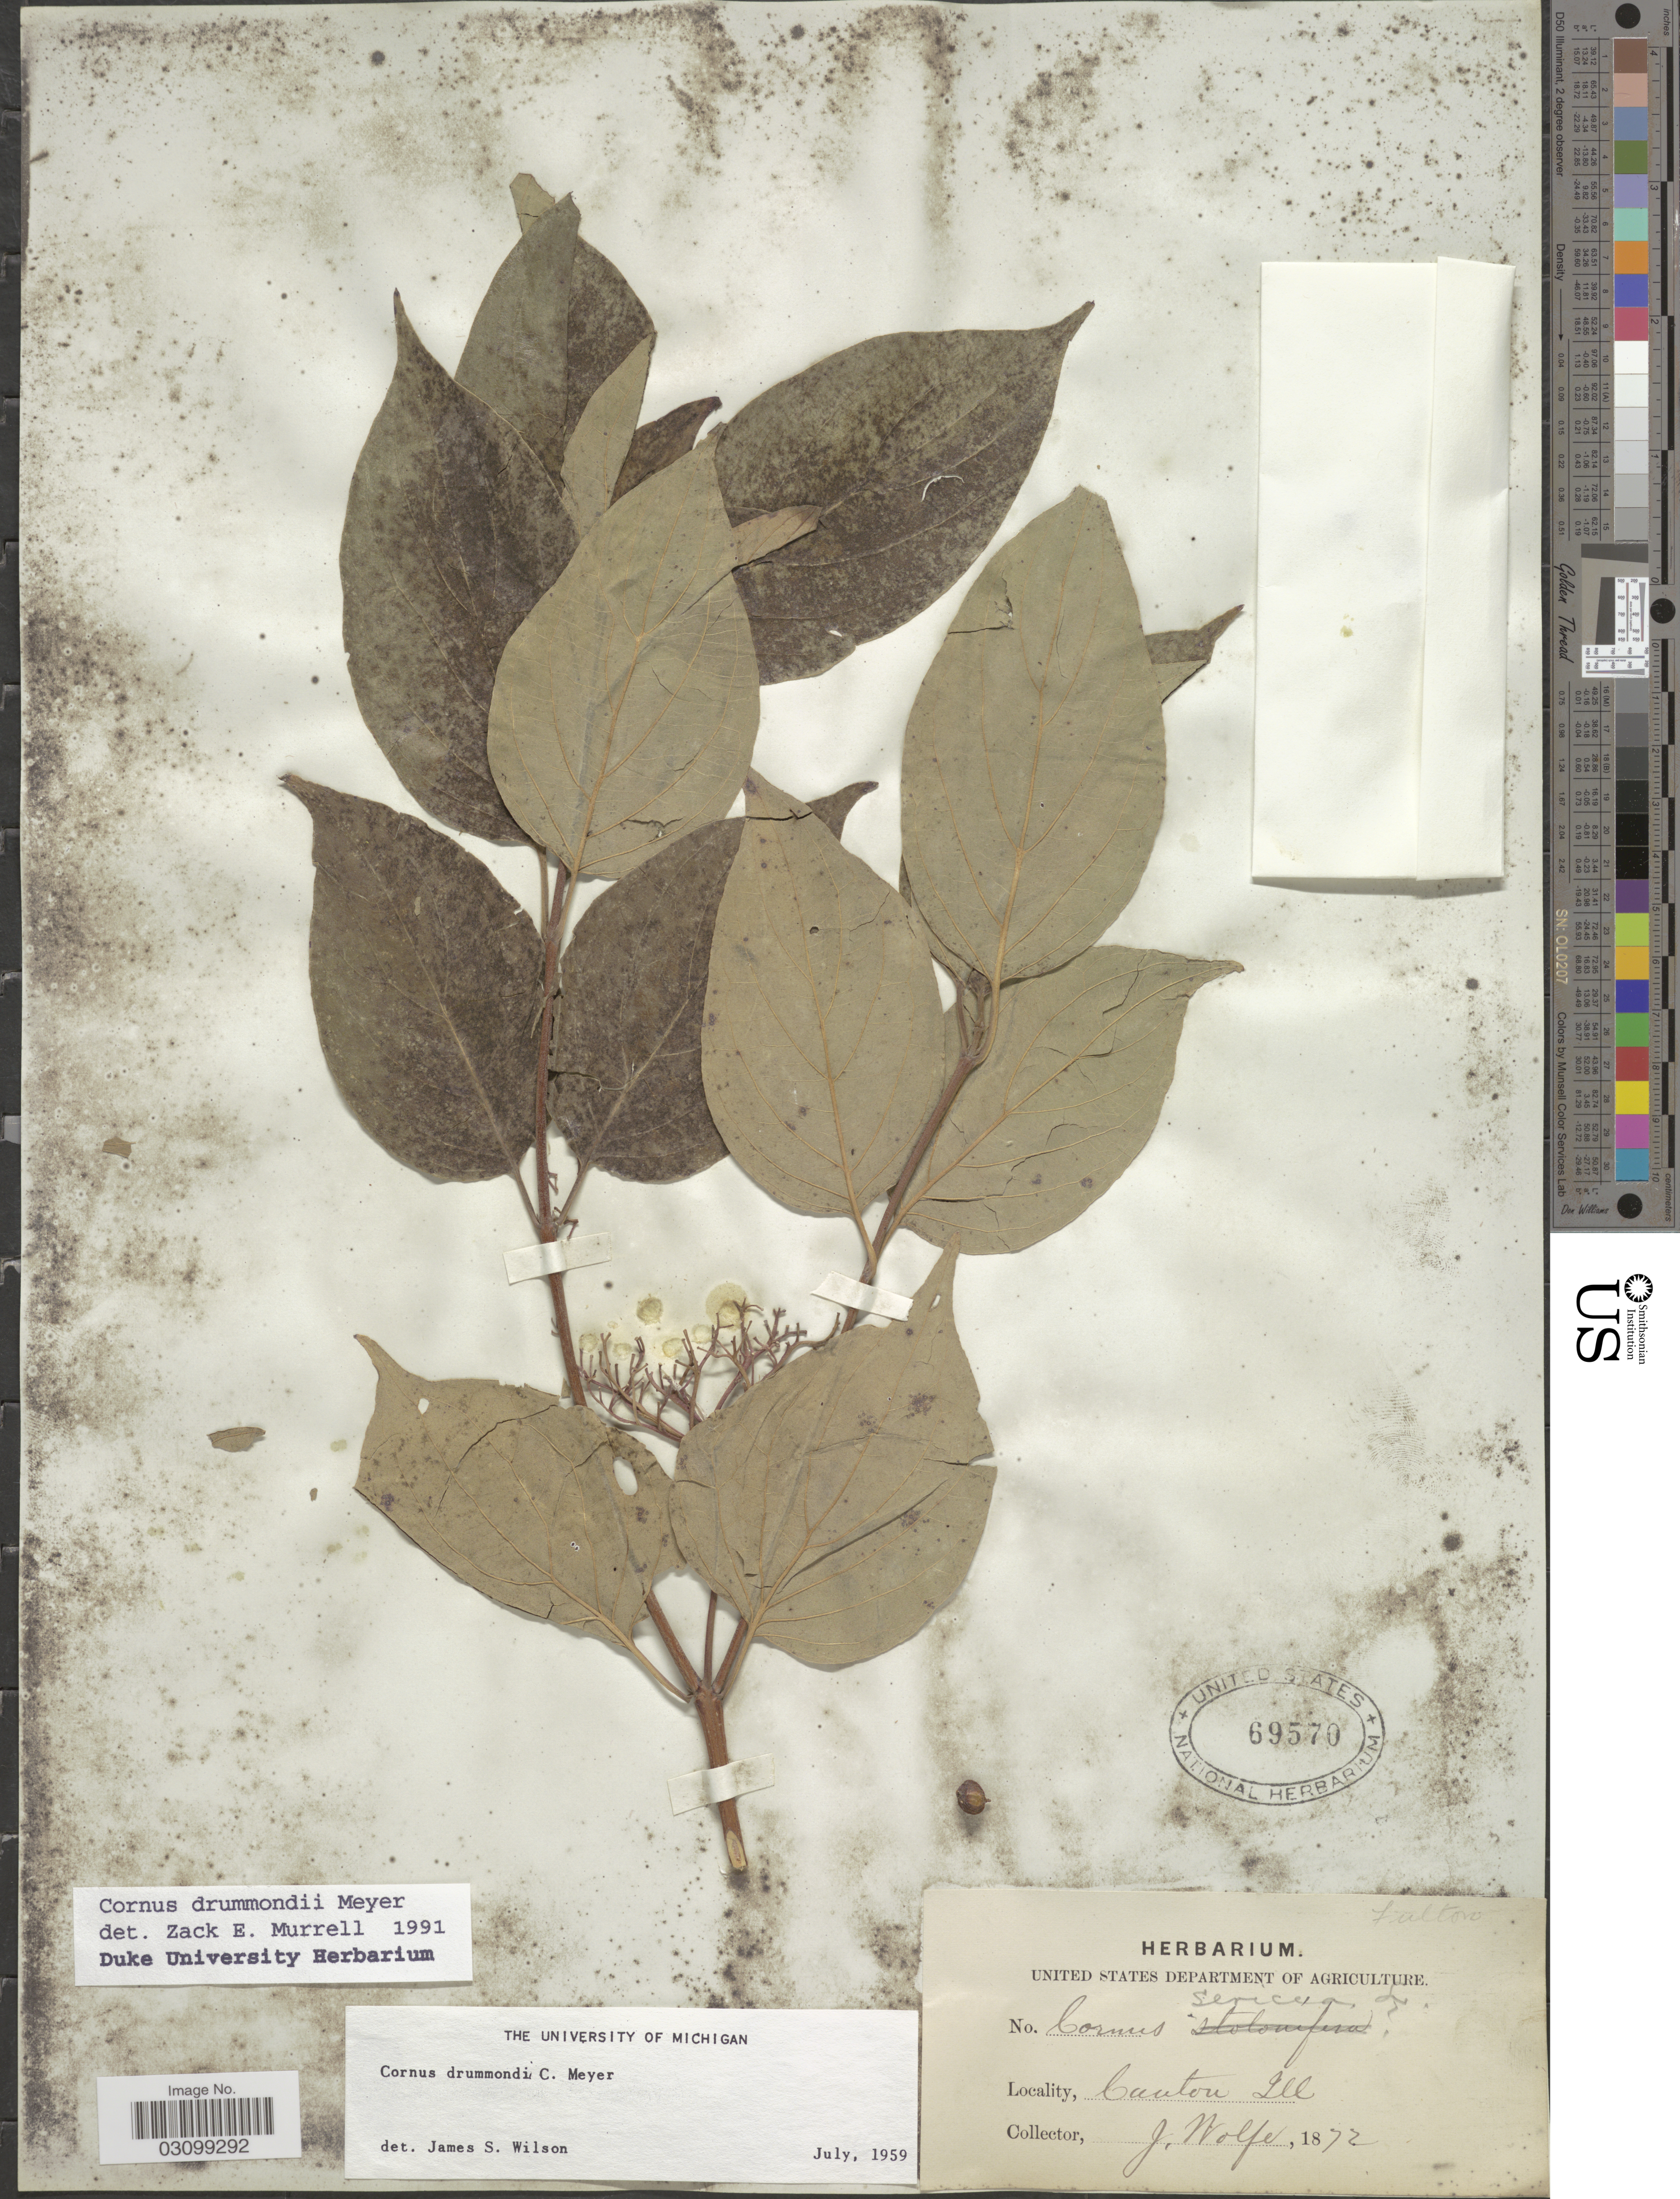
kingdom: Plantae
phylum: Tracheophyta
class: Magnoliopsida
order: Cornales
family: Cornaceae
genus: Cornus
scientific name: Cornus drummondii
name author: C.A. Mey.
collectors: J. Wolfe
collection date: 1872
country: United States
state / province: Illinois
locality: Canton.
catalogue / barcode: US 69570